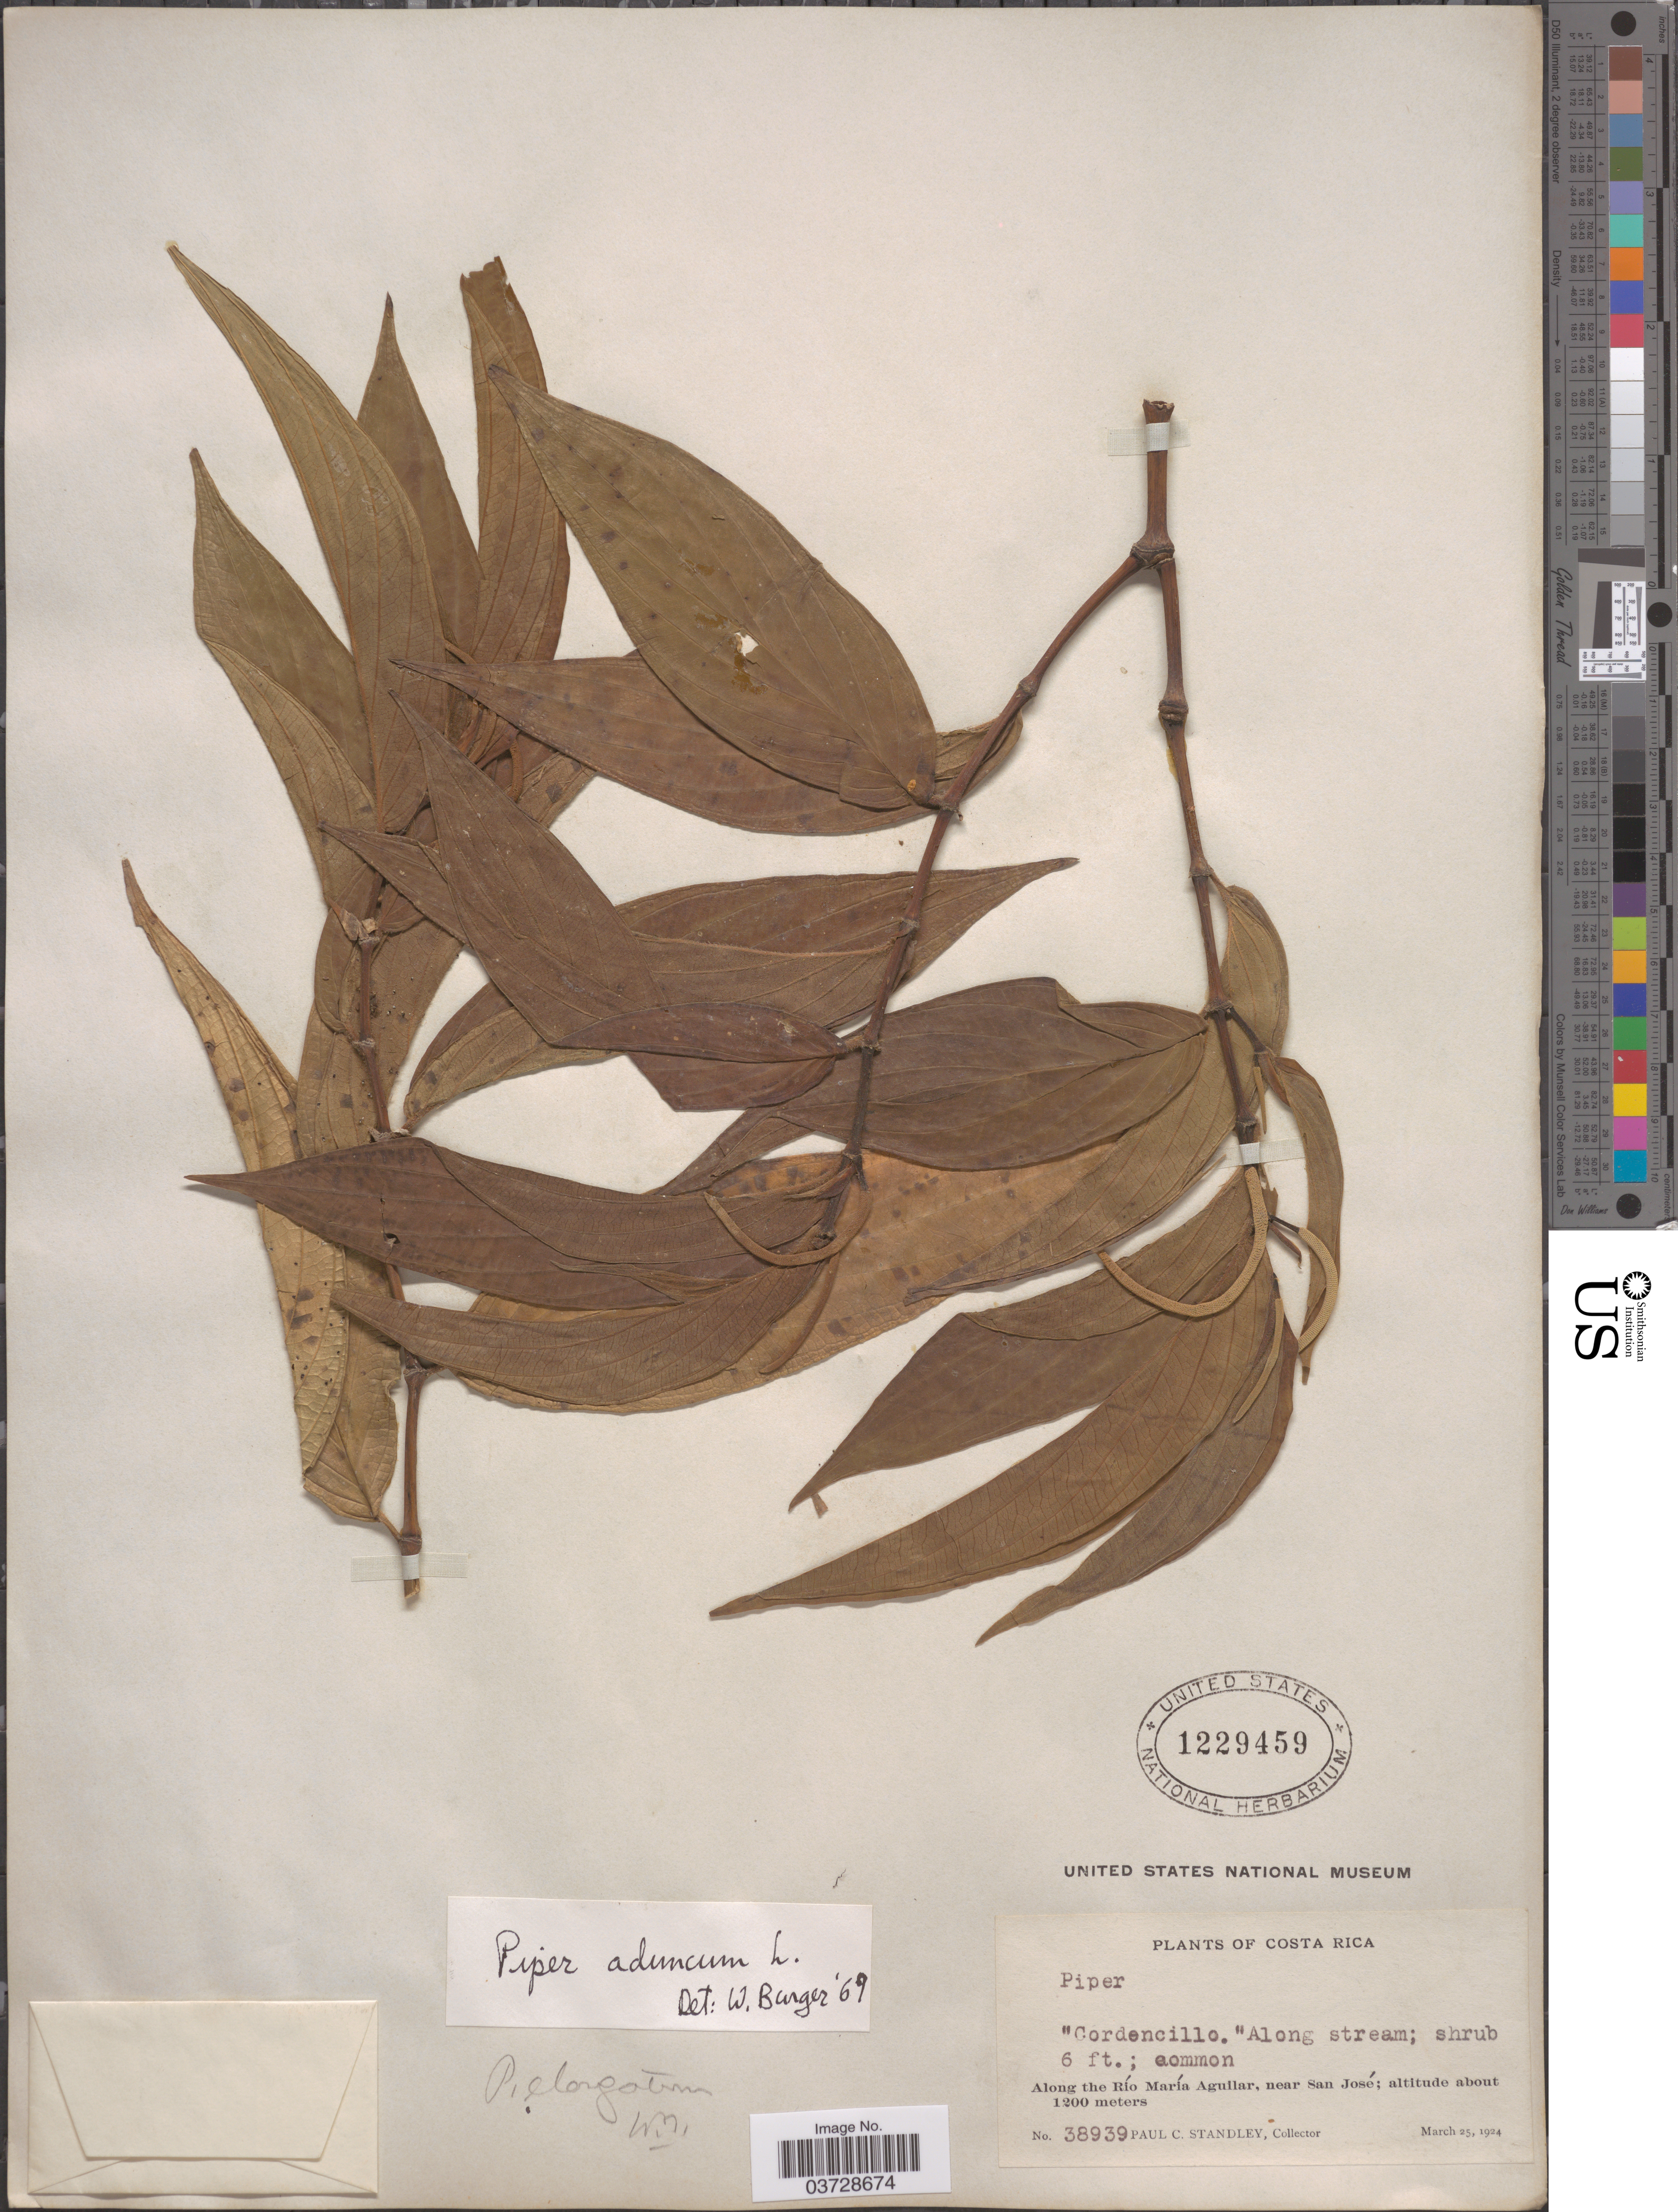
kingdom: Plantae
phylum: Tracheophyta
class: Magnoliopsida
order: Piperales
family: Piperaceae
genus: Piper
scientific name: Piper aduncum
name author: L.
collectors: P. C. Standley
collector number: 38939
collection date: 1924-03-25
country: Costa Rica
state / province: San José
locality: Along the Río María Aguilar, near San José.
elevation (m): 1200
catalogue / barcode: US 1229459